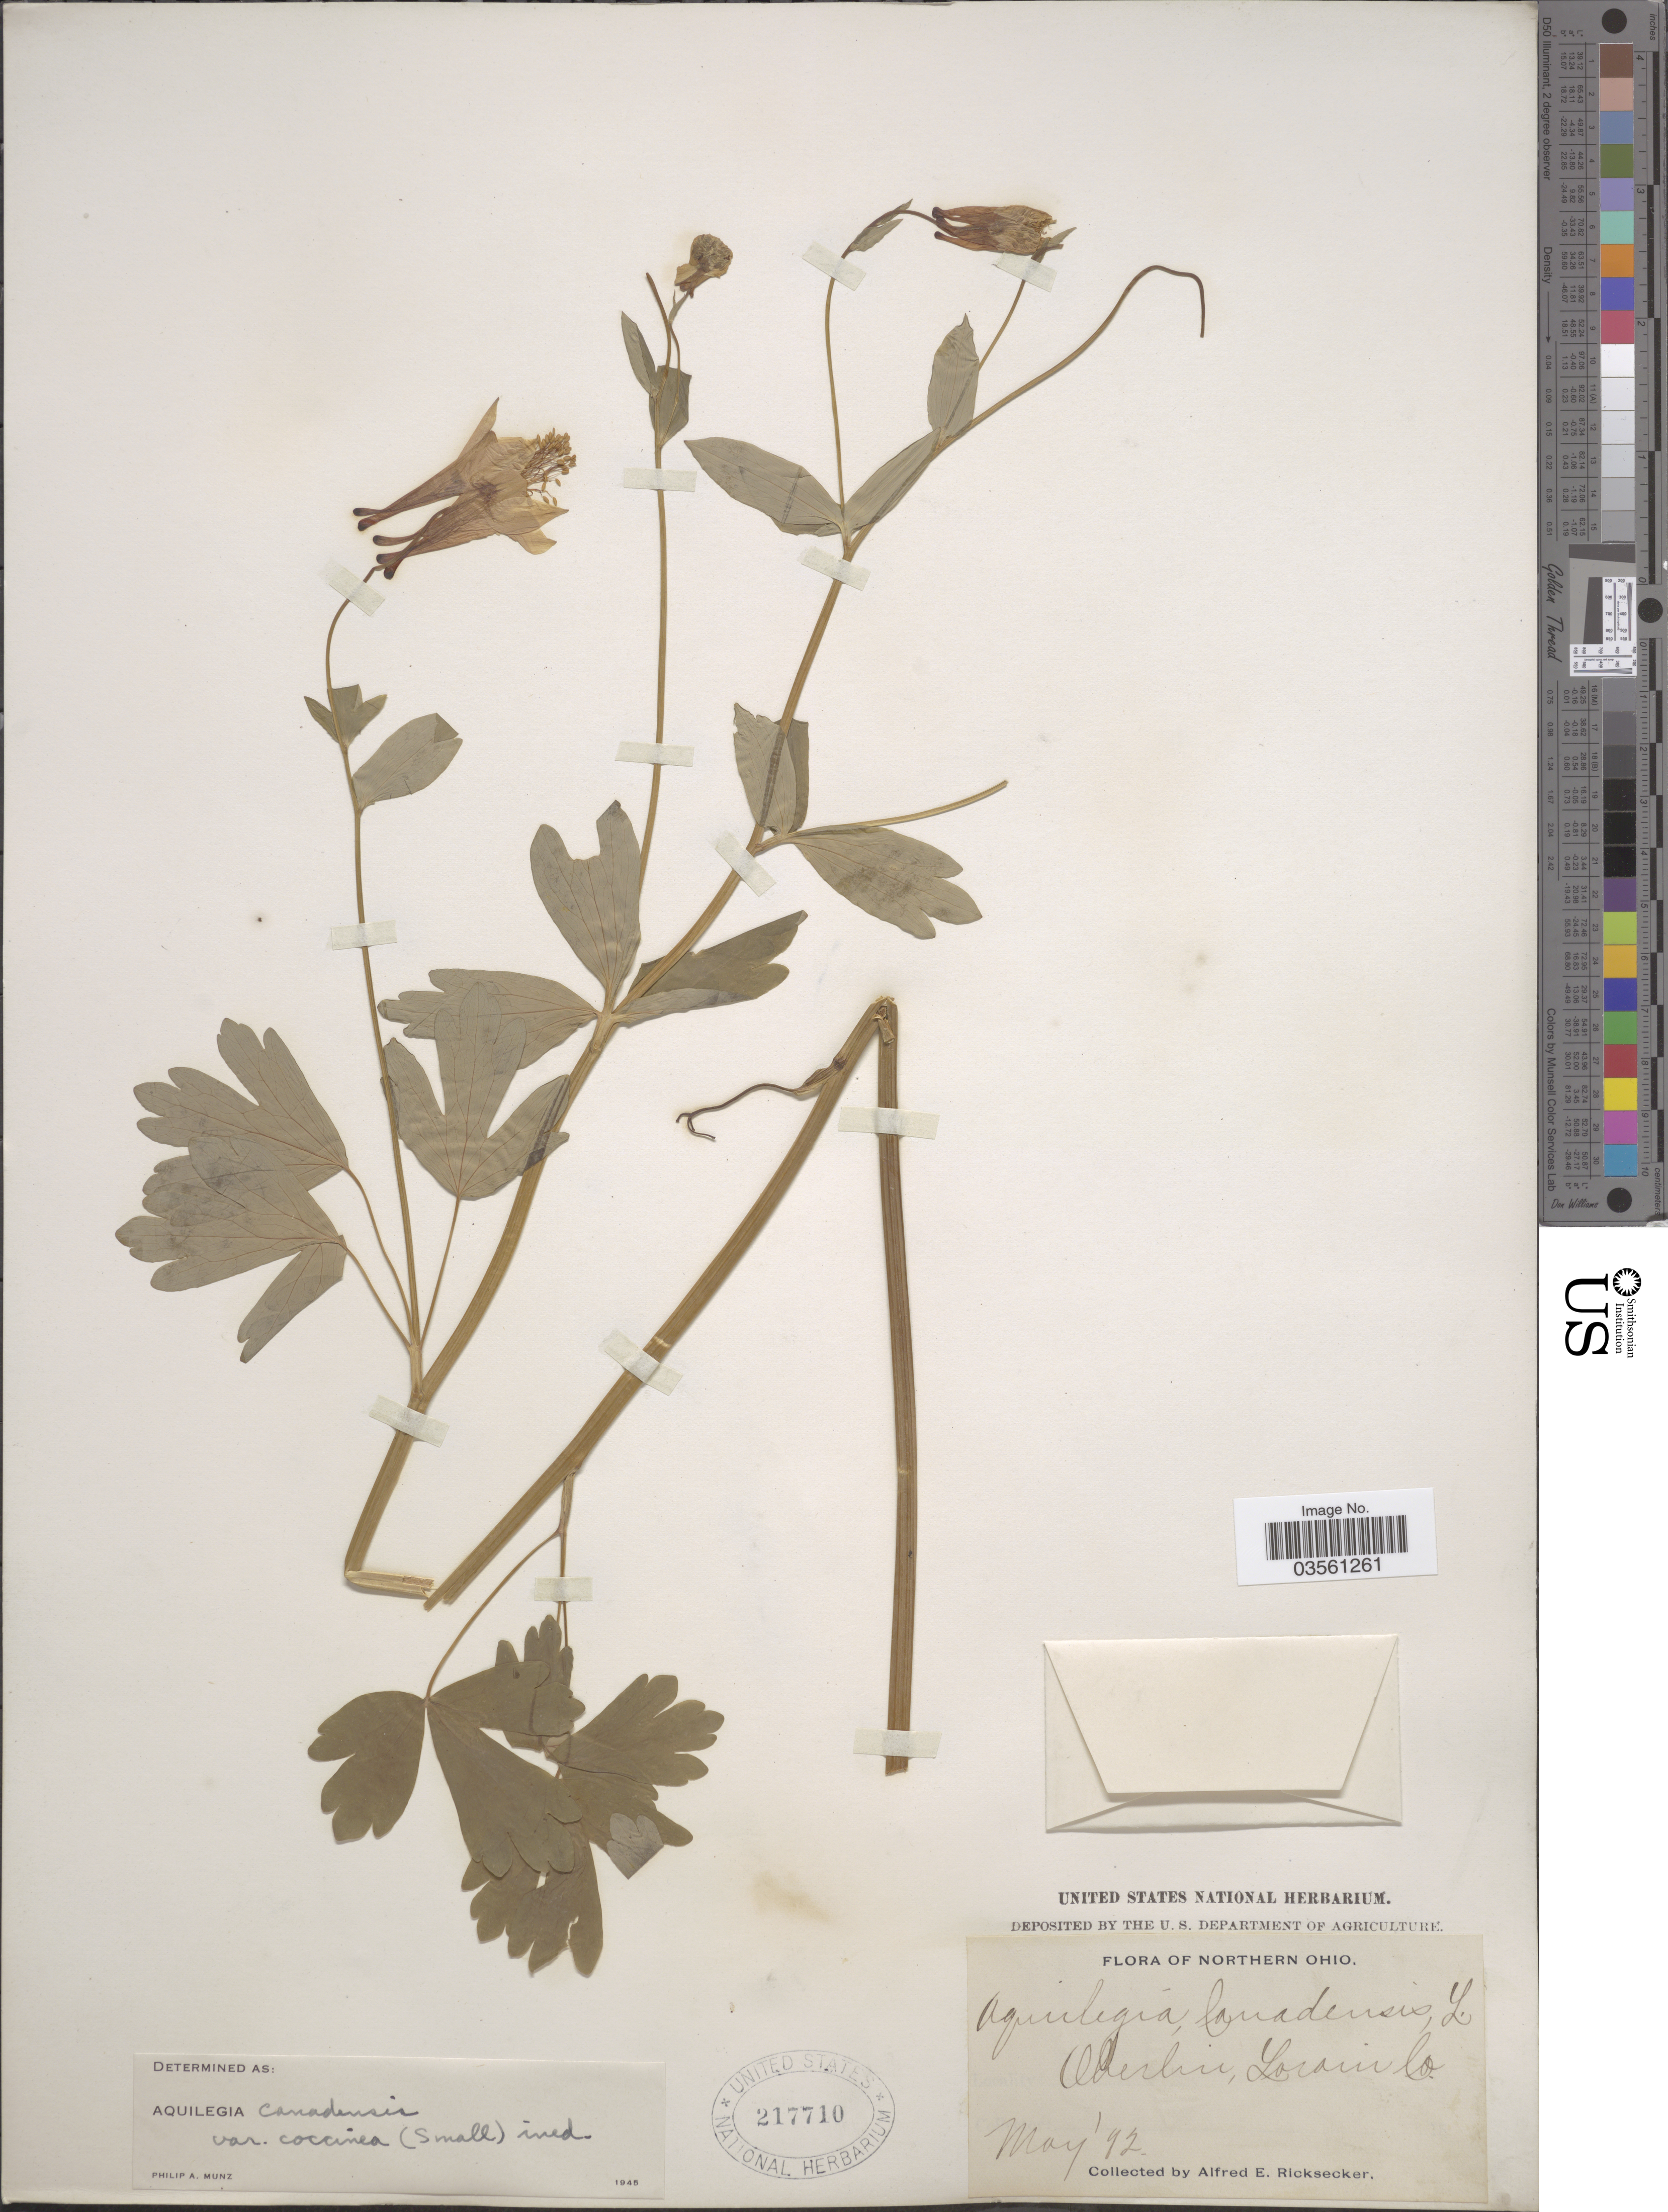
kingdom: Plantae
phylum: Tracheophyta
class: Magnoliopsida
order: Ranunculales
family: Ranunculaceae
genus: Aquilegia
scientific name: Aquilegia canadensis var. coccinea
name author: (Small) Munz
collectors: A. E. Ricksecker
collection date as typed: Transcribed d/m/y: /5/92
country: United States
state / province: Ohio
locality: Northern Ohio. Oberlin, Lorain Co.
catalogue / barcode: US 217710